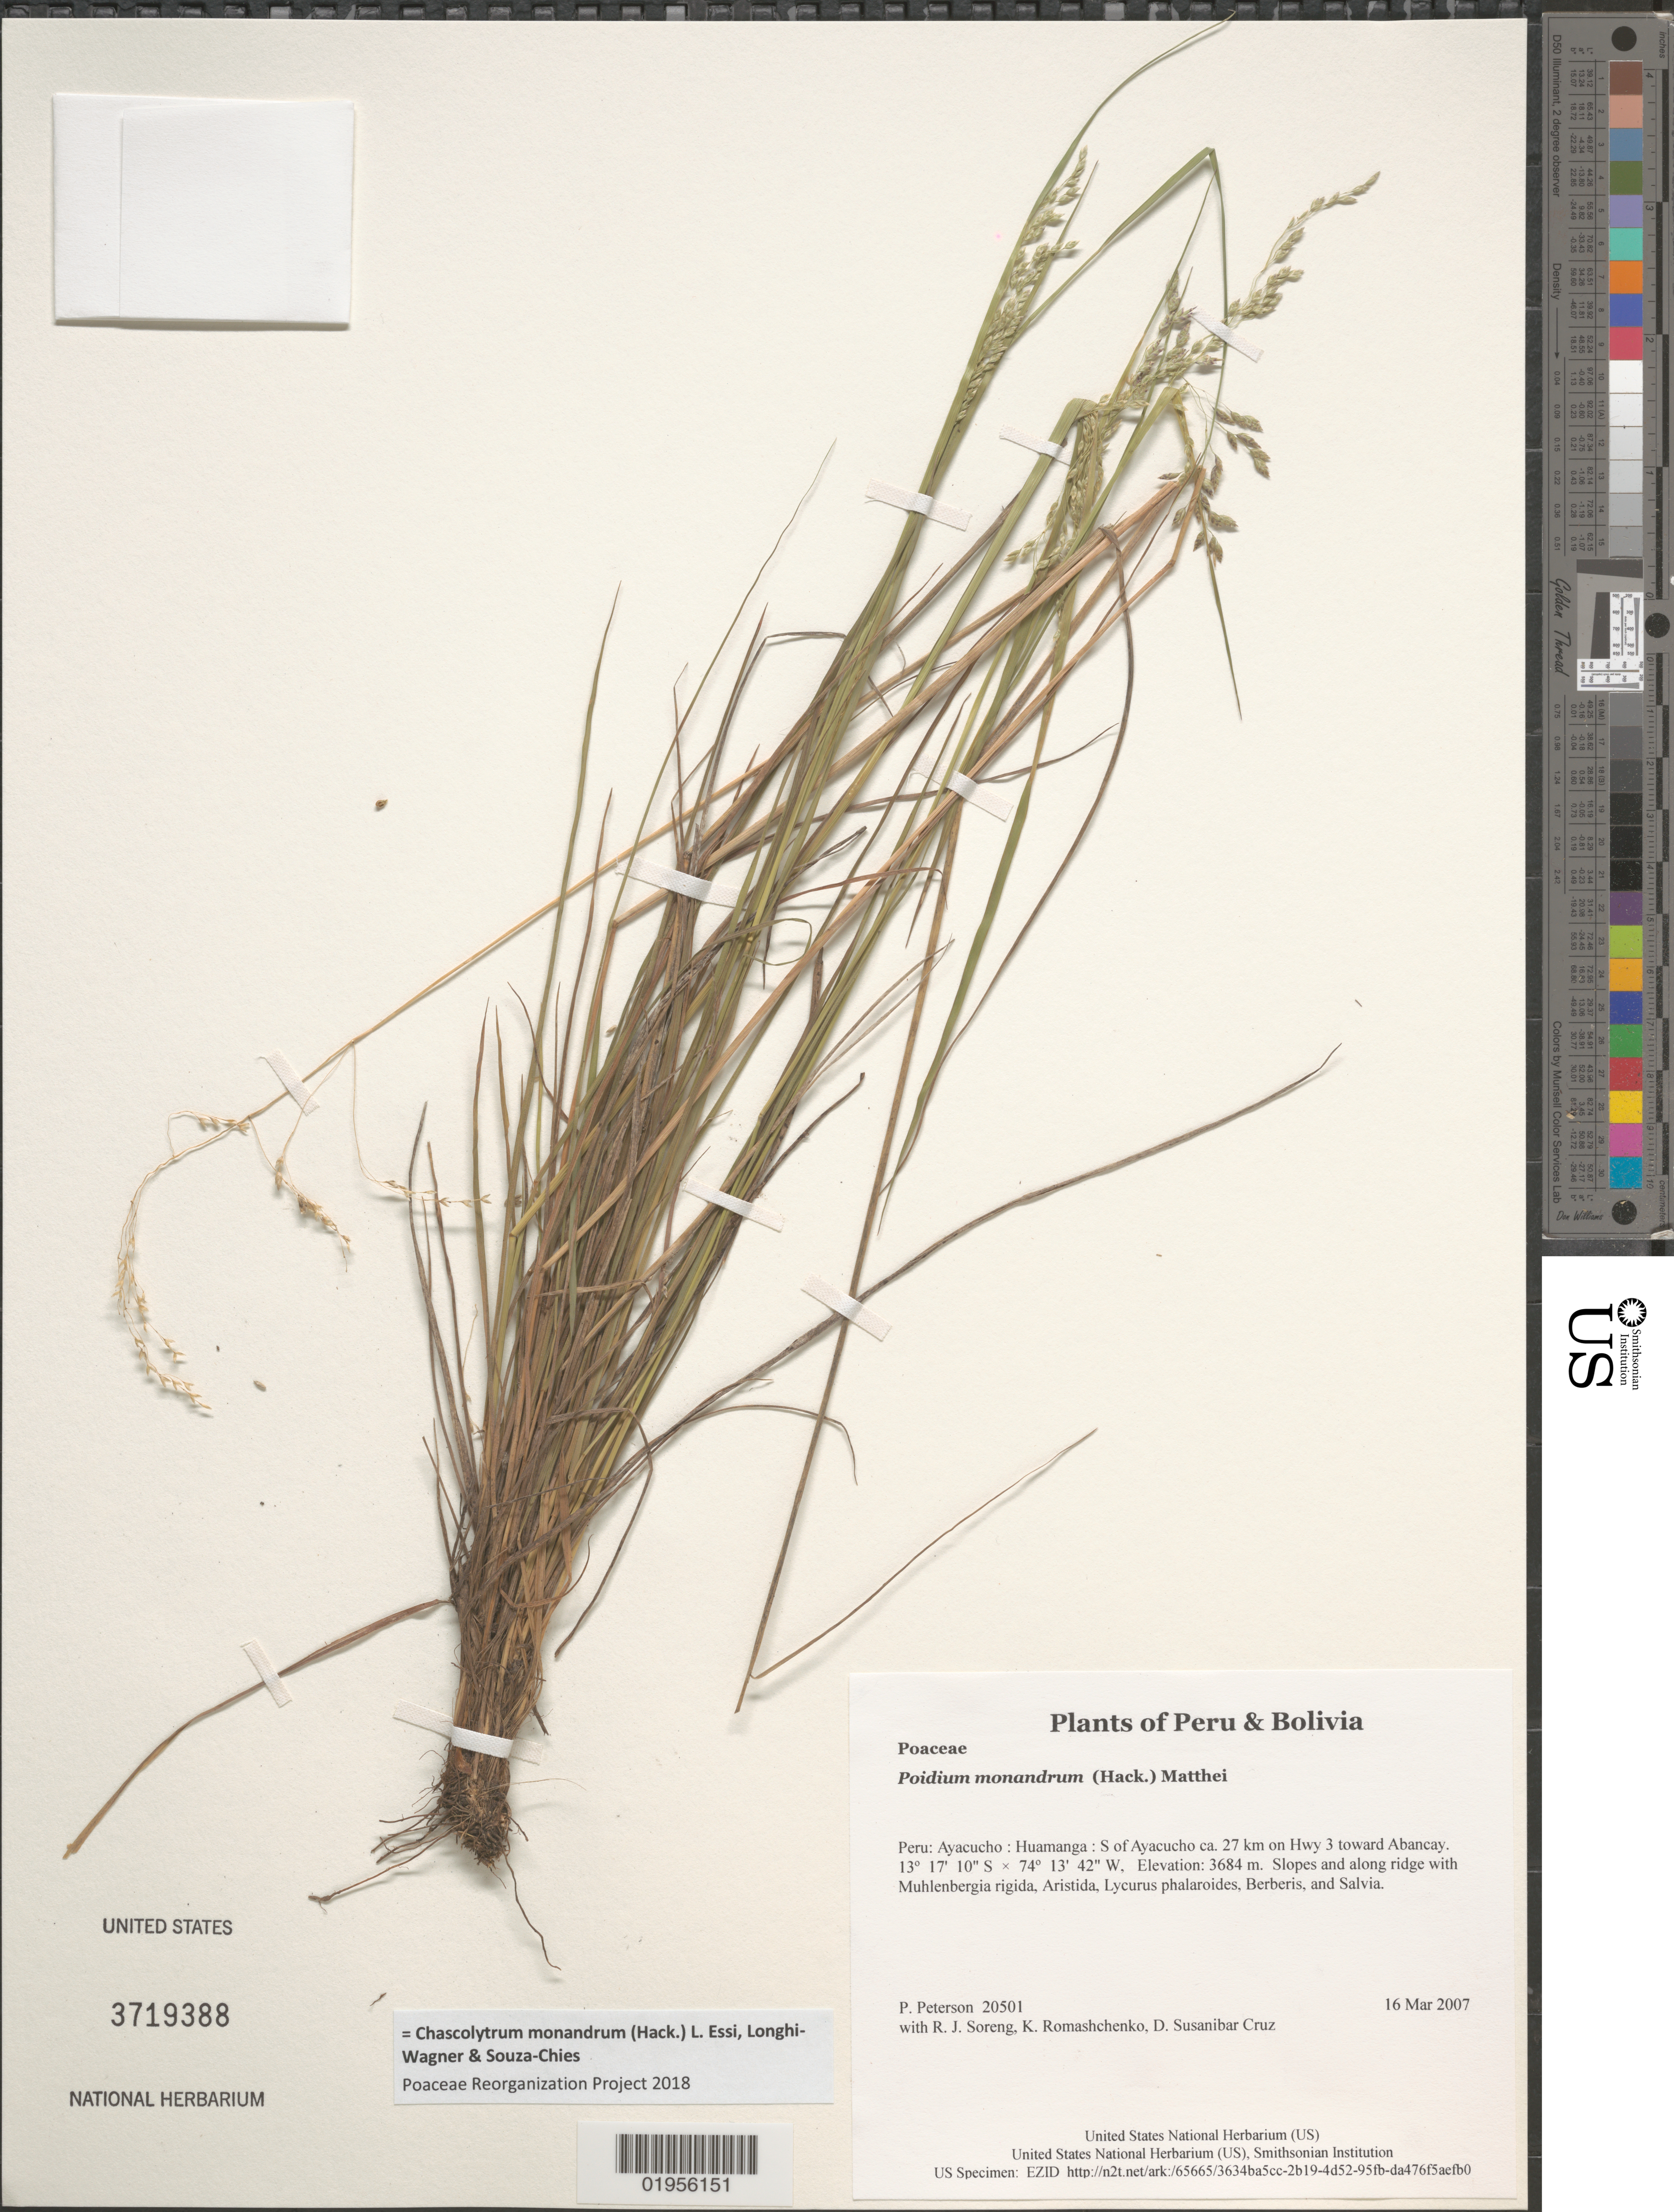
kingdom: Plantae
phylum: Tracheophyta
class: Liliopsida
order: Poales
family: Poaceae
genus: Chascolytrum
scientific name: Chascolytrum monandrum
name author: (Hack.) L. Essi et al.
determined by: Poaceae Reorganization Project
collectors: P. M. Peterson, R. J. Soreng, K. Romashchenko & D. Susanibar Cruz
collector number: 20501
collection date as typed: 16 Mar 2007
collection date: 2007-03-16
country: Peru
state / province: Ayacucho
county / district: Huamanga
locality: S of Ayacucho ca. 27 km on Hwy 3 toward Abancay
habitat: Slopes and along ridge with Muhlenbergia rigida, Aristida, Lycurus phalaroides, Berberis, and Salvia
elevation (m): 3684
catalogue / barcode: US 3719388